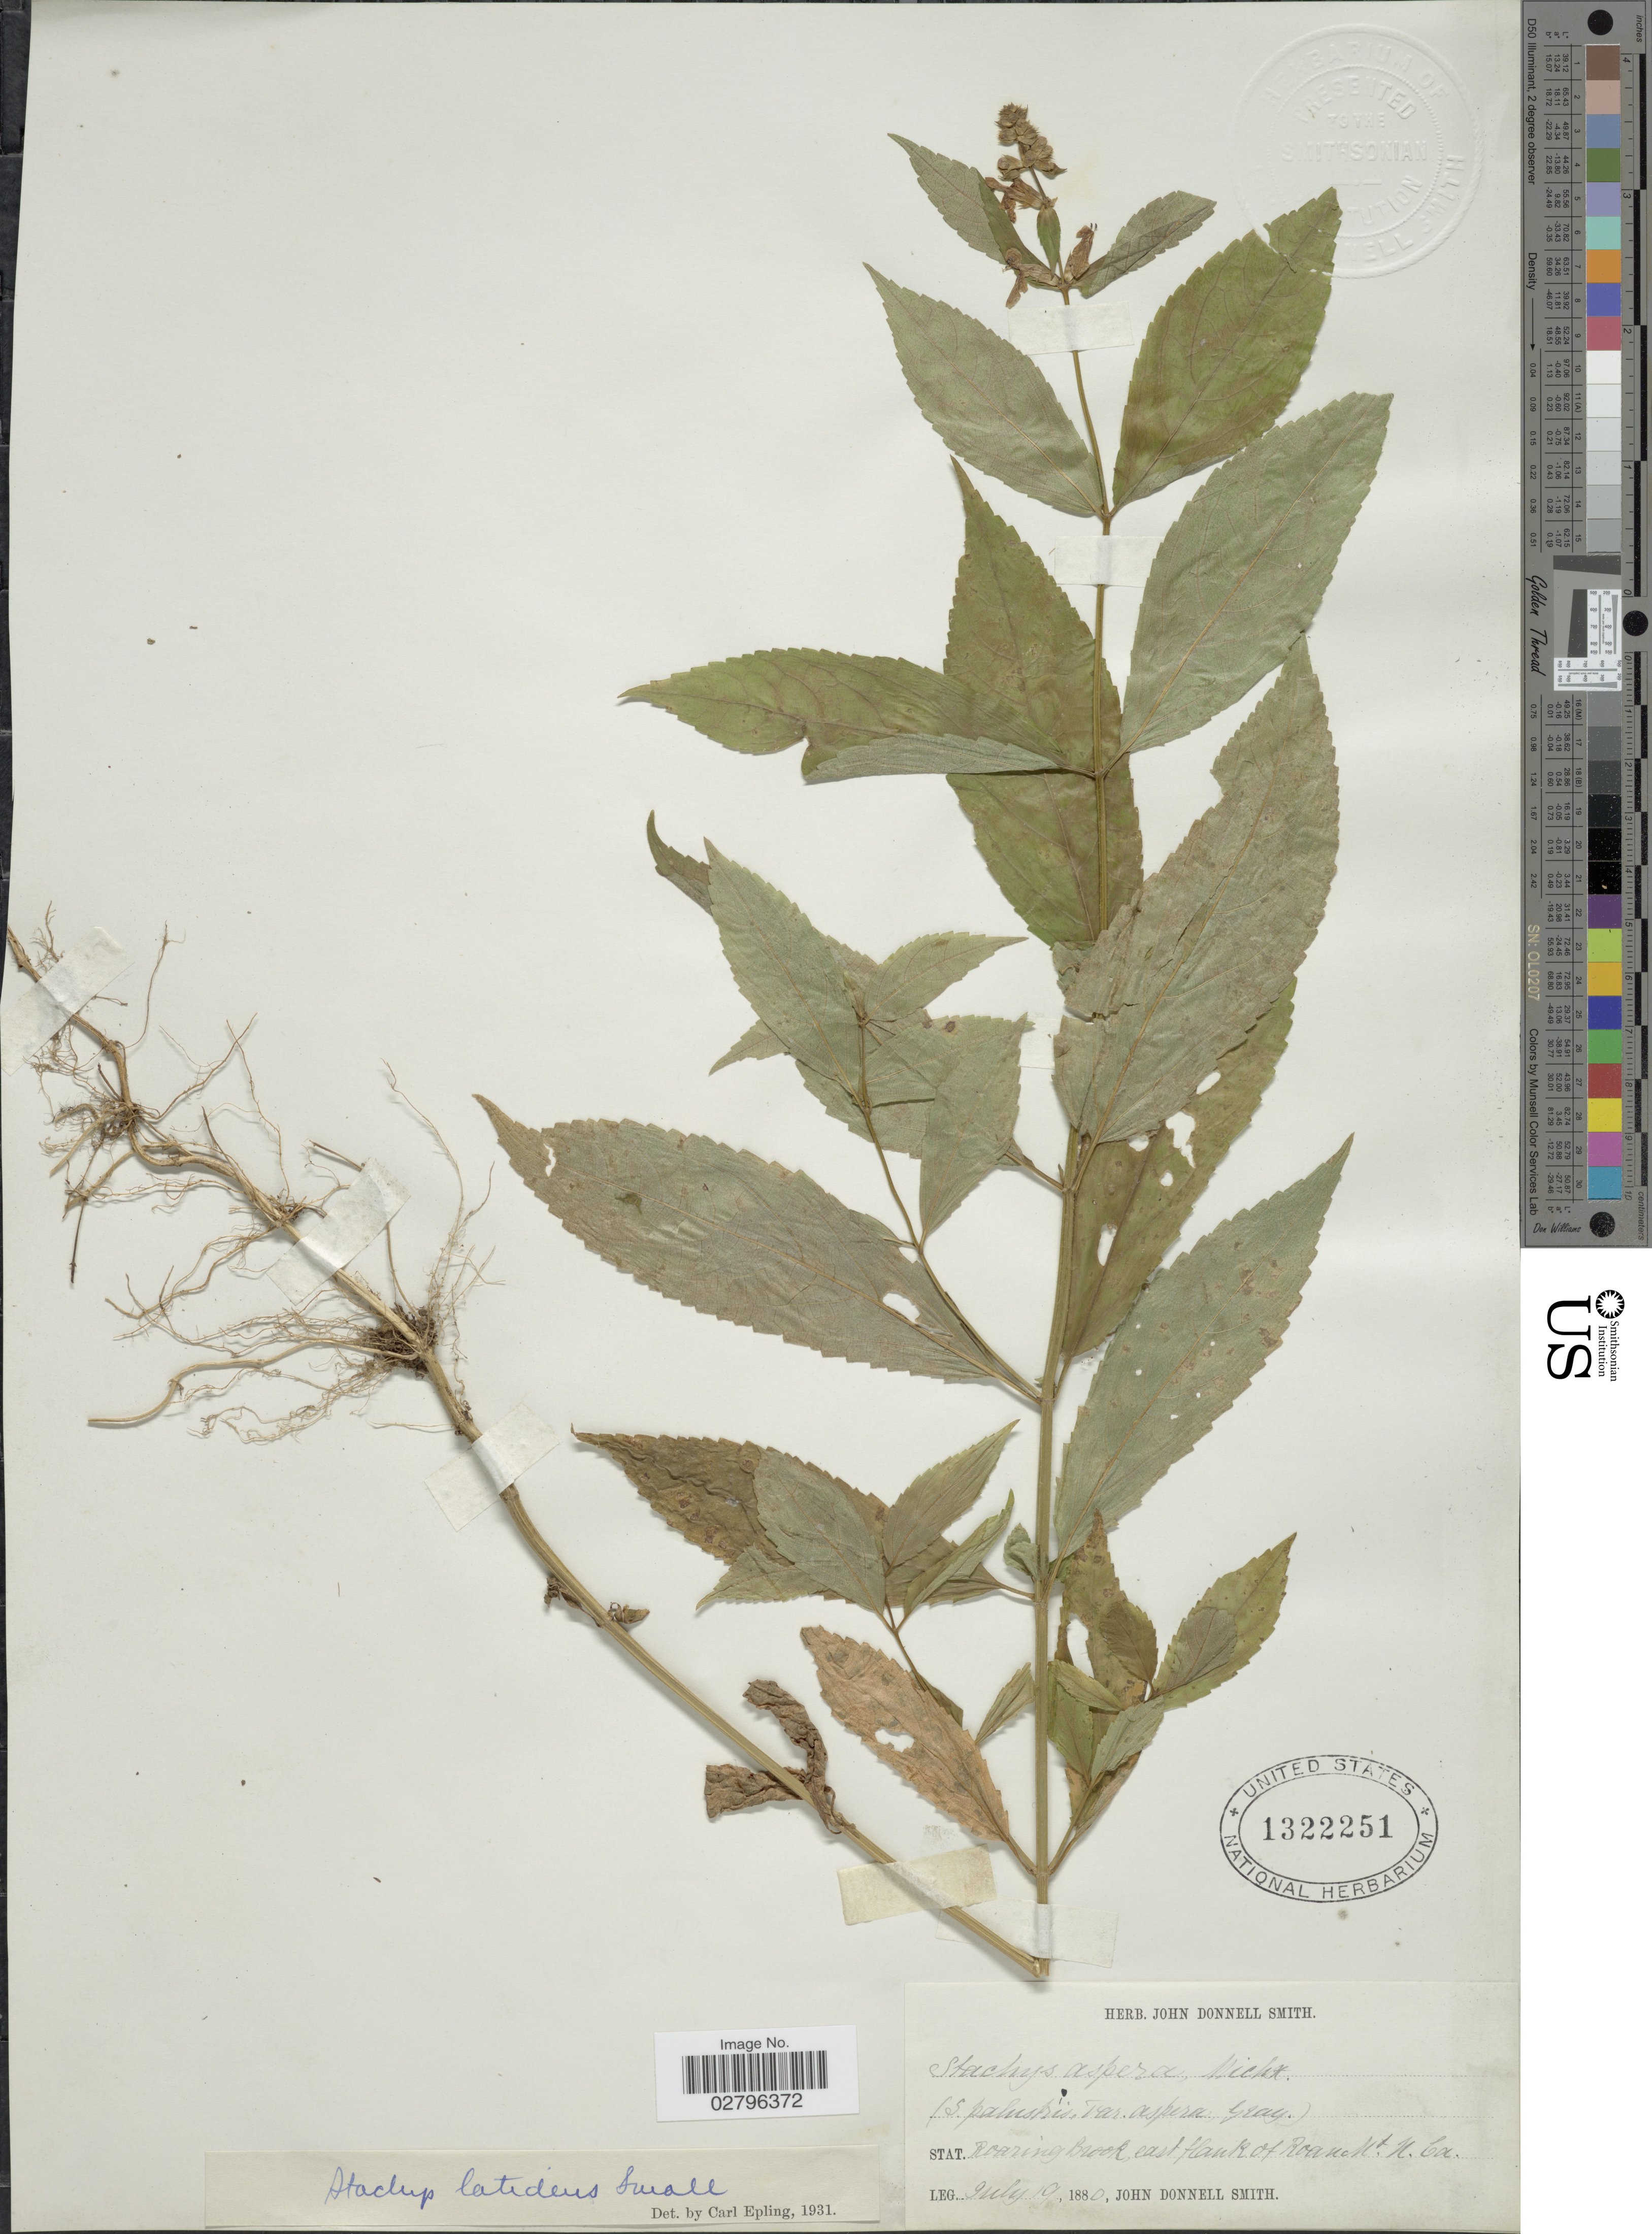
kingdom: Plantae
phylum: Tracheophyta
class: Magnoliopsida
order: Lamiales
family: Lamiaceae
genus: Stachys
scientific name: Stachys latidens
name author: Small in Britton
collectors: J. Donnell Smith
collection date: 1880-07-19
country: United States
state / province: North Carolina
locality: Roaring Brook, east flank of Roan Mt.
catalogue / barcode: US 1322251